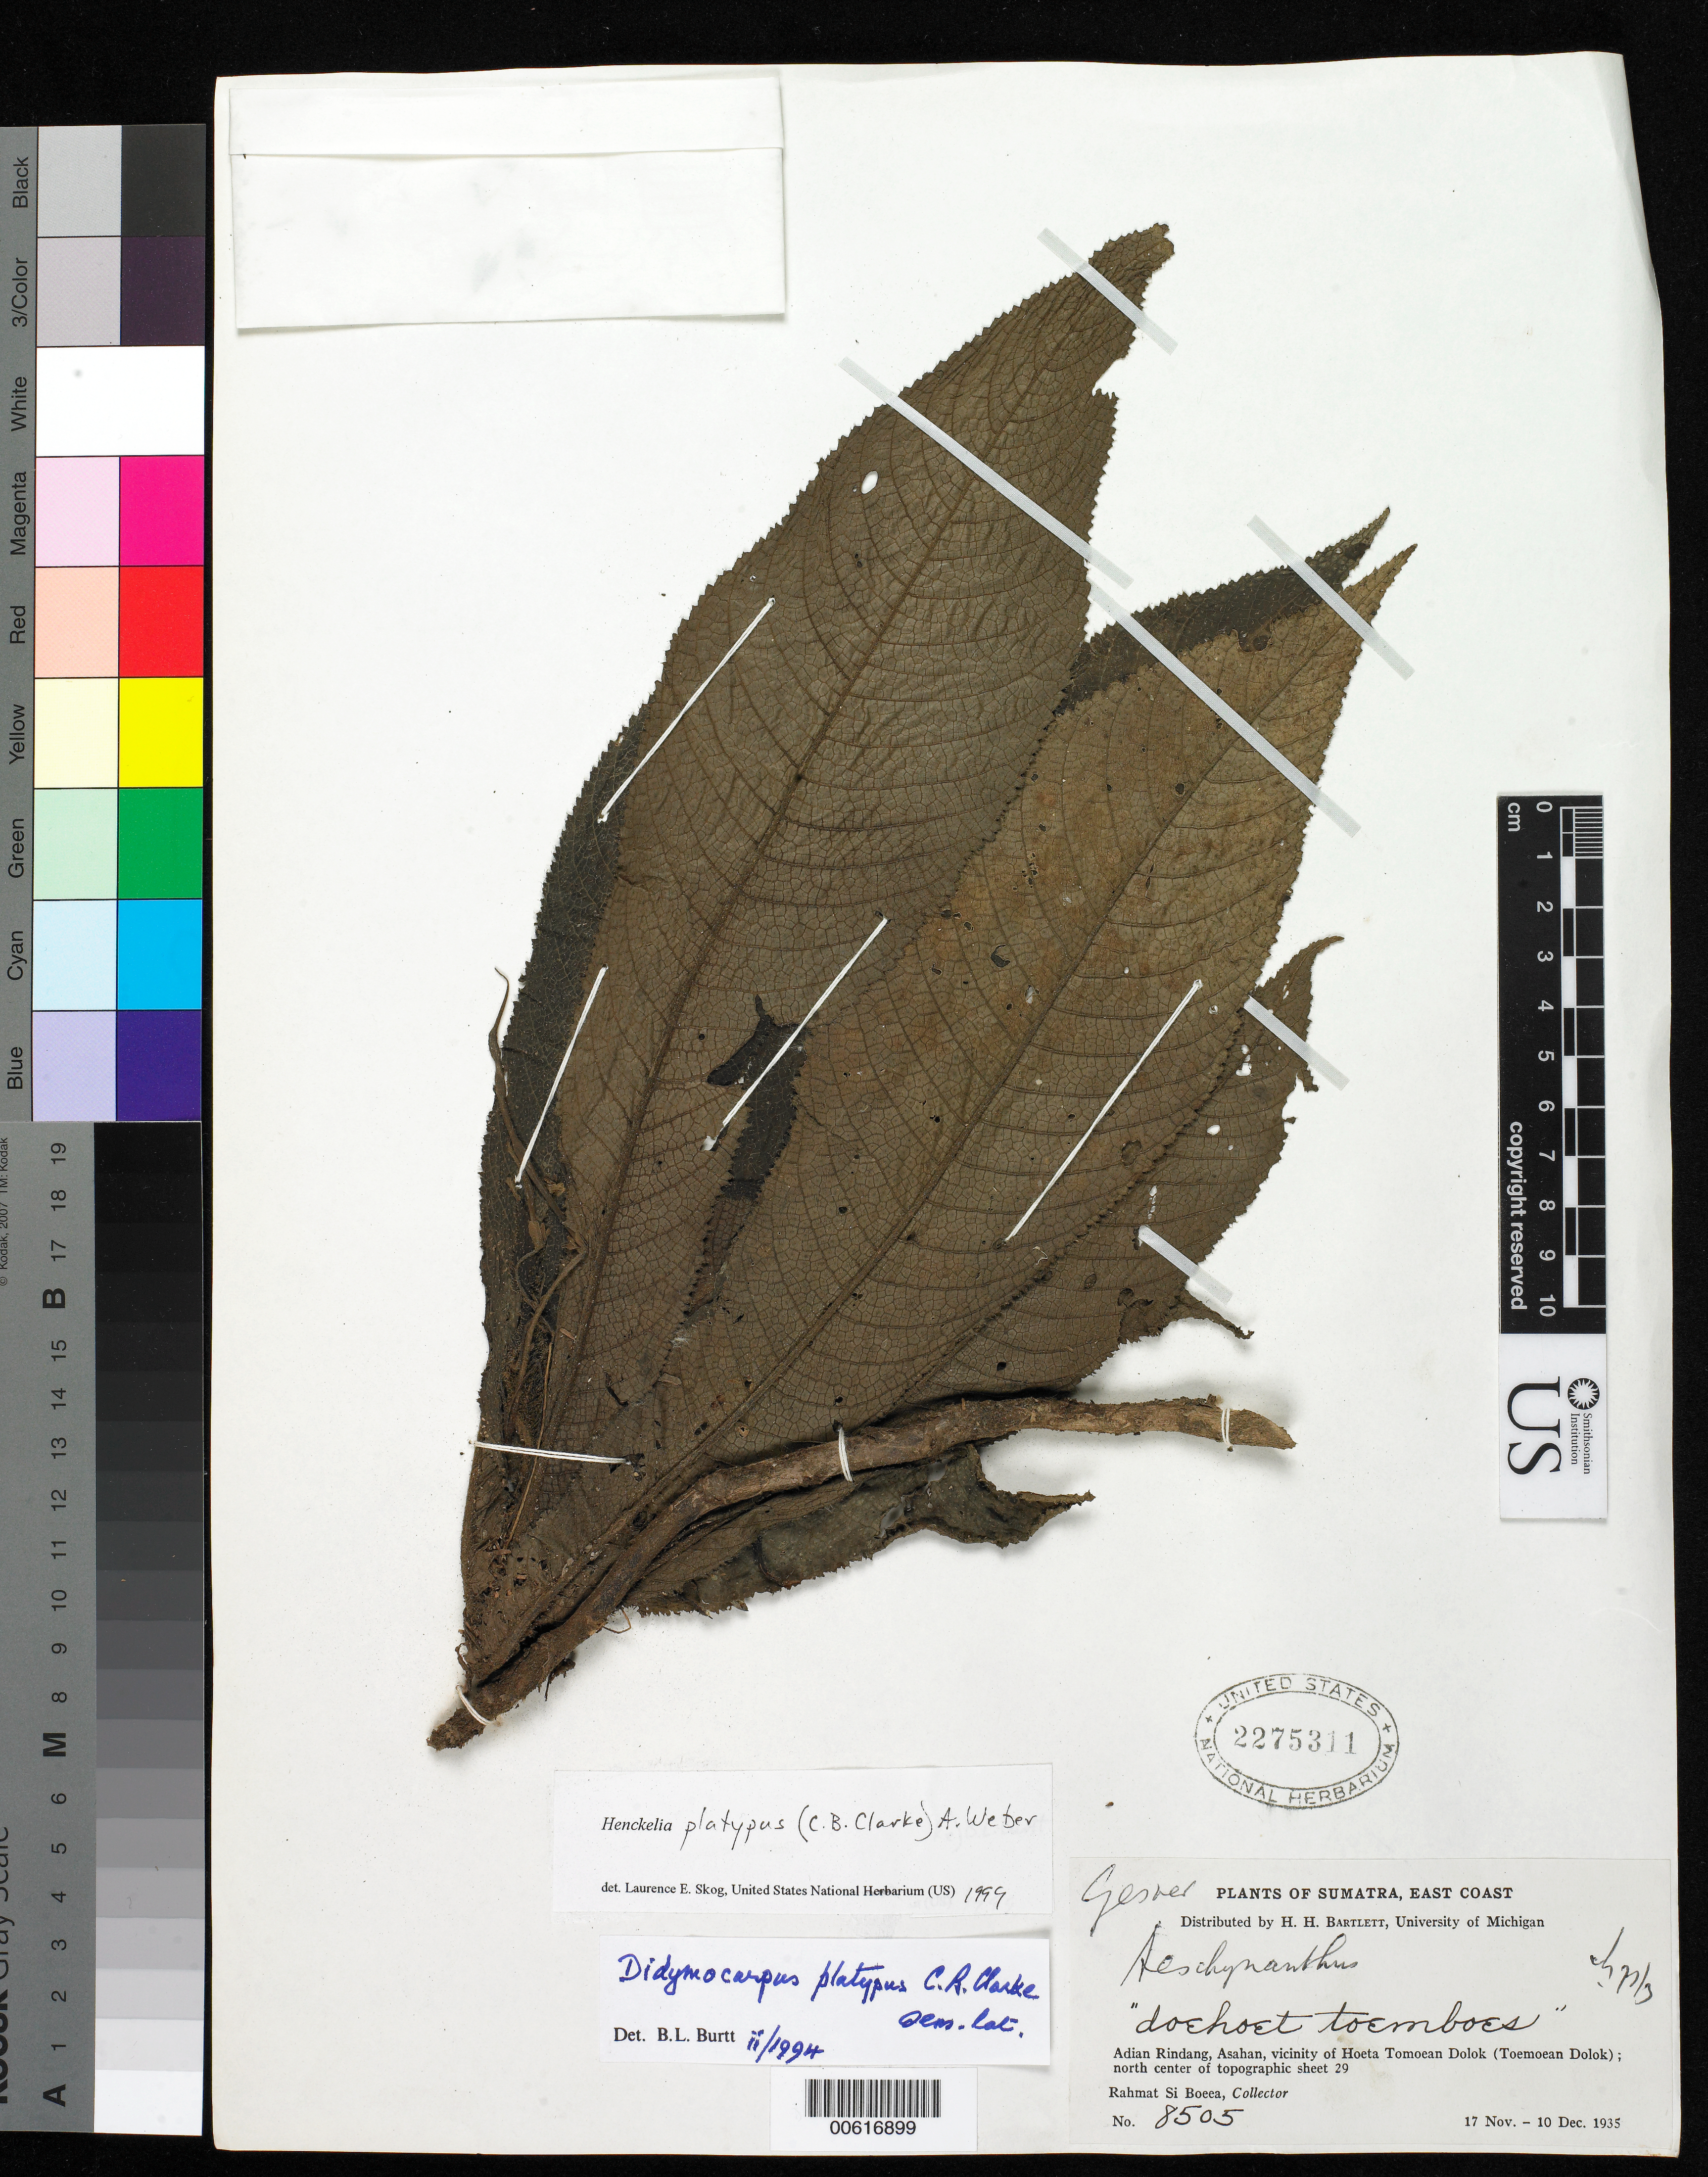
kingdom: Plantae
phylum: Tracheophyta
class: Magnoliopsida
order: Lamiales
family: Gesneriaceae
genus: Codonoboea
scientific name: Codonoboea platypus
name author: (C.B. Clarke) C.L. Lim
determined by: Skog, Laurence E.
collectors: Rahmat Si Boeea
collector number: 8505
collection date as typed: Nov-Dec 1935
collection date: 1935-11/1935-12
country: Indonesia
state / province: Sumatra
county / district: Sumatera Utara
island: Sumatra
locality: (East Coast) Adian rindang, asahan, hoeta tomoean dolok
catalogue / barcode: US 2275311